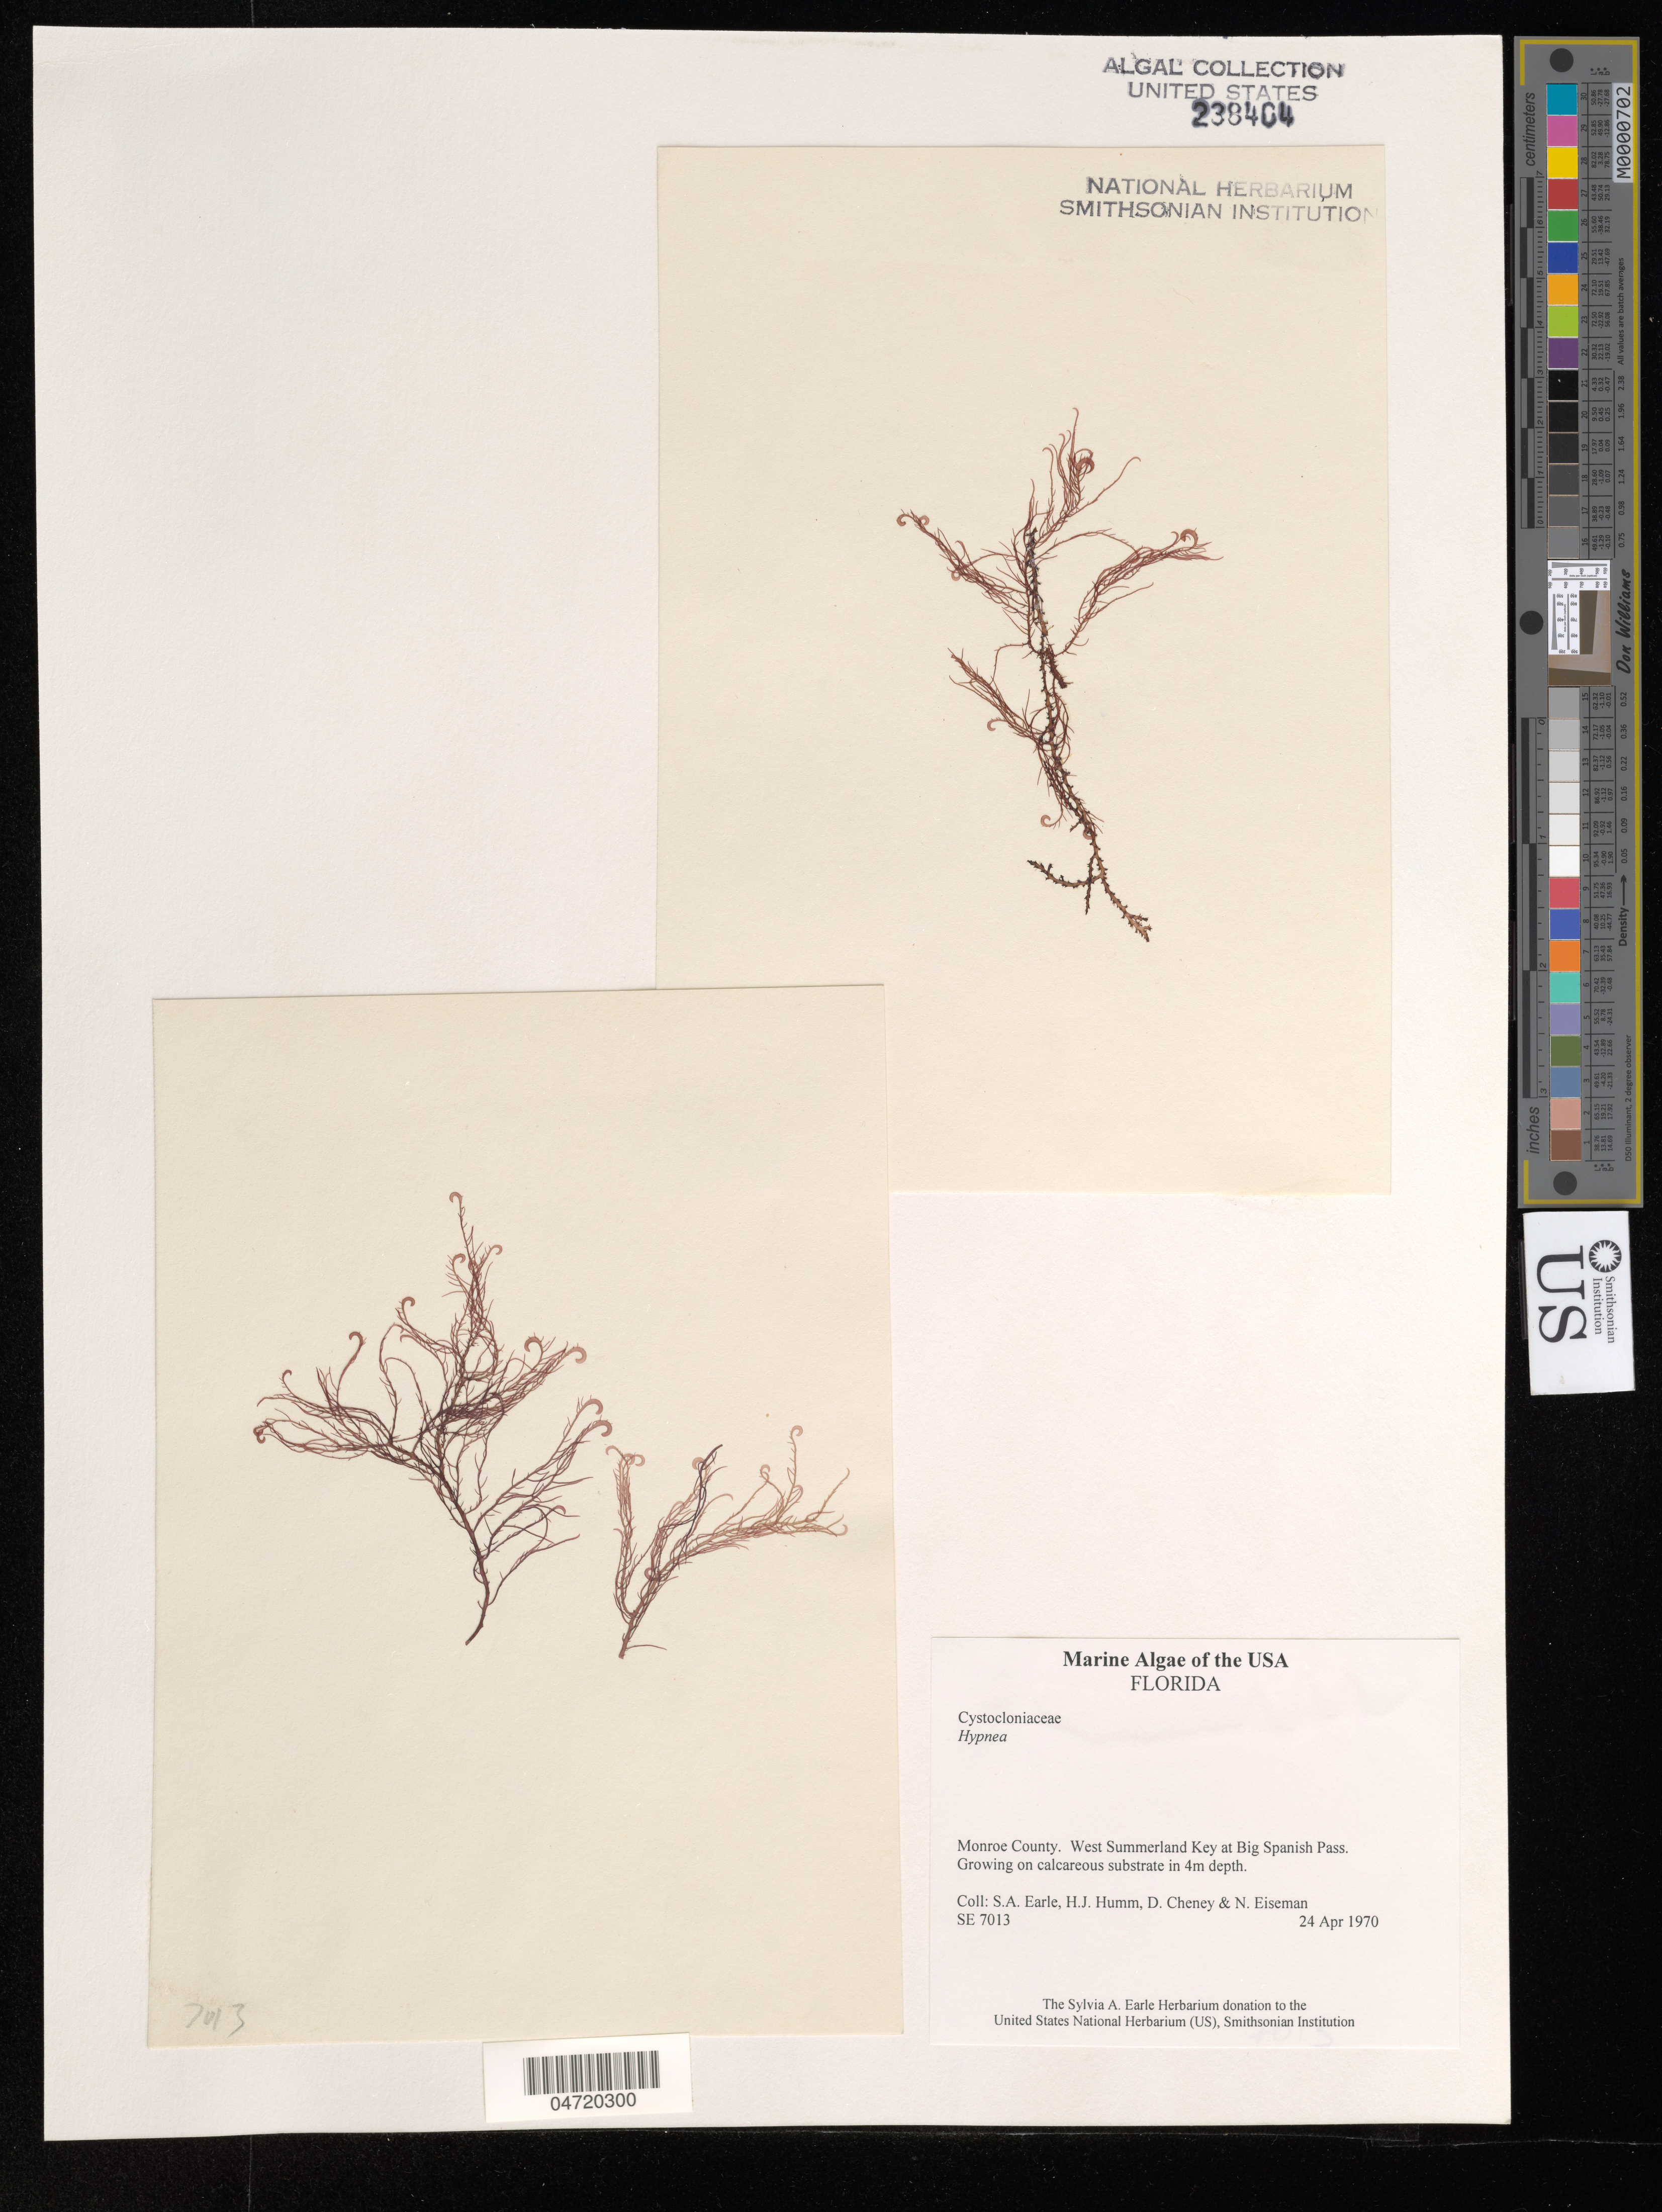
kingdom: Plantae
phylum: Rhodophyta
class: Florideophyceae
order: Gigartinales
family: Cystocloniaceae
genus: Hypnea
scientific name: Hypnea musciformis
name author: (Wulfen) J.V.Lamouroux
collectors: S. A. Earle, H. J. Humm, D. Cheney & N. J. Eiseman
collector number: SE 7013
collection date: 1970-04-24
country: United States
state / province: Florida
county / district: Monroe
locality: Monroe County. West Summerland Key at Big Spanish Pass.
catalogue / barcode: US 240445